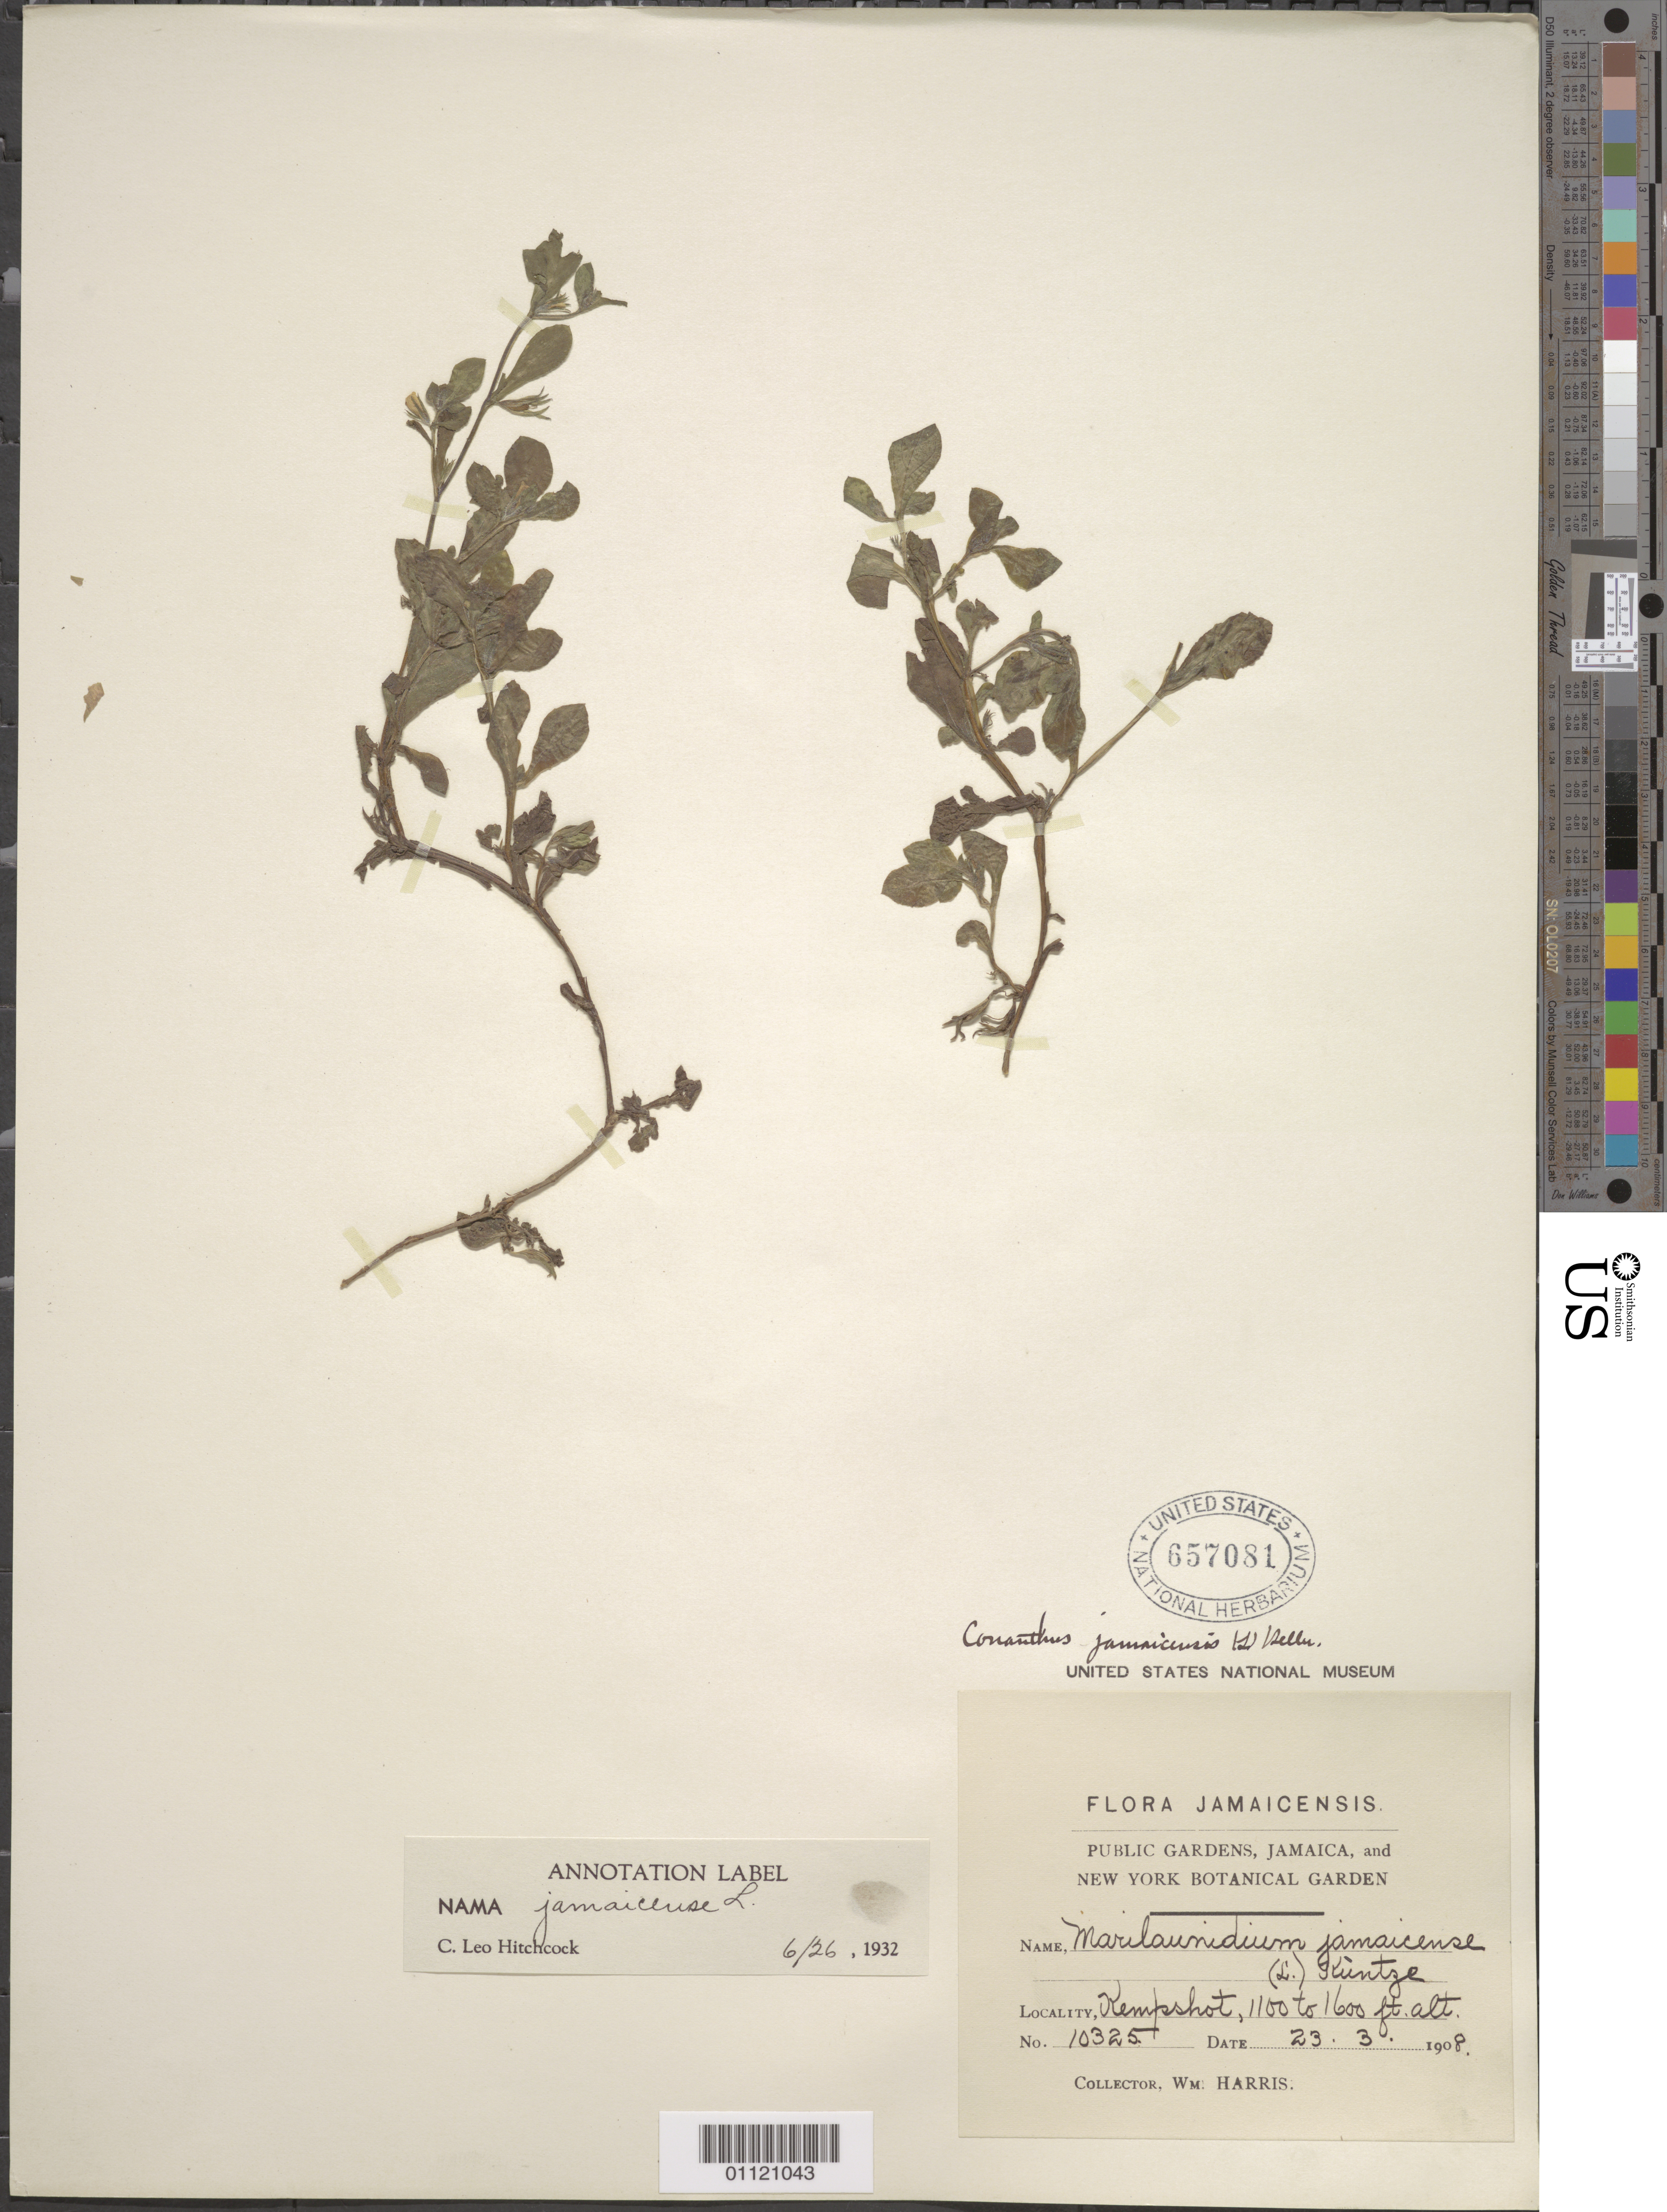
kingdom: Plantae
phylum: Tracheophyta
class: Magnoliopsida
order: Boraginales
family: Namaceae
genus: Nama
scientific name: Nama jamaicensis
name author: L.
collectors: W. H. Harris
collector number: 10325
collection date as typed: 23 Mar 1908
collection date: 1908-03-23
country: Jamaica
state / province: Saint James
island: Jamaica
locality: Kempshot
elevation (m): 335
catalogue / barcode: US 67081